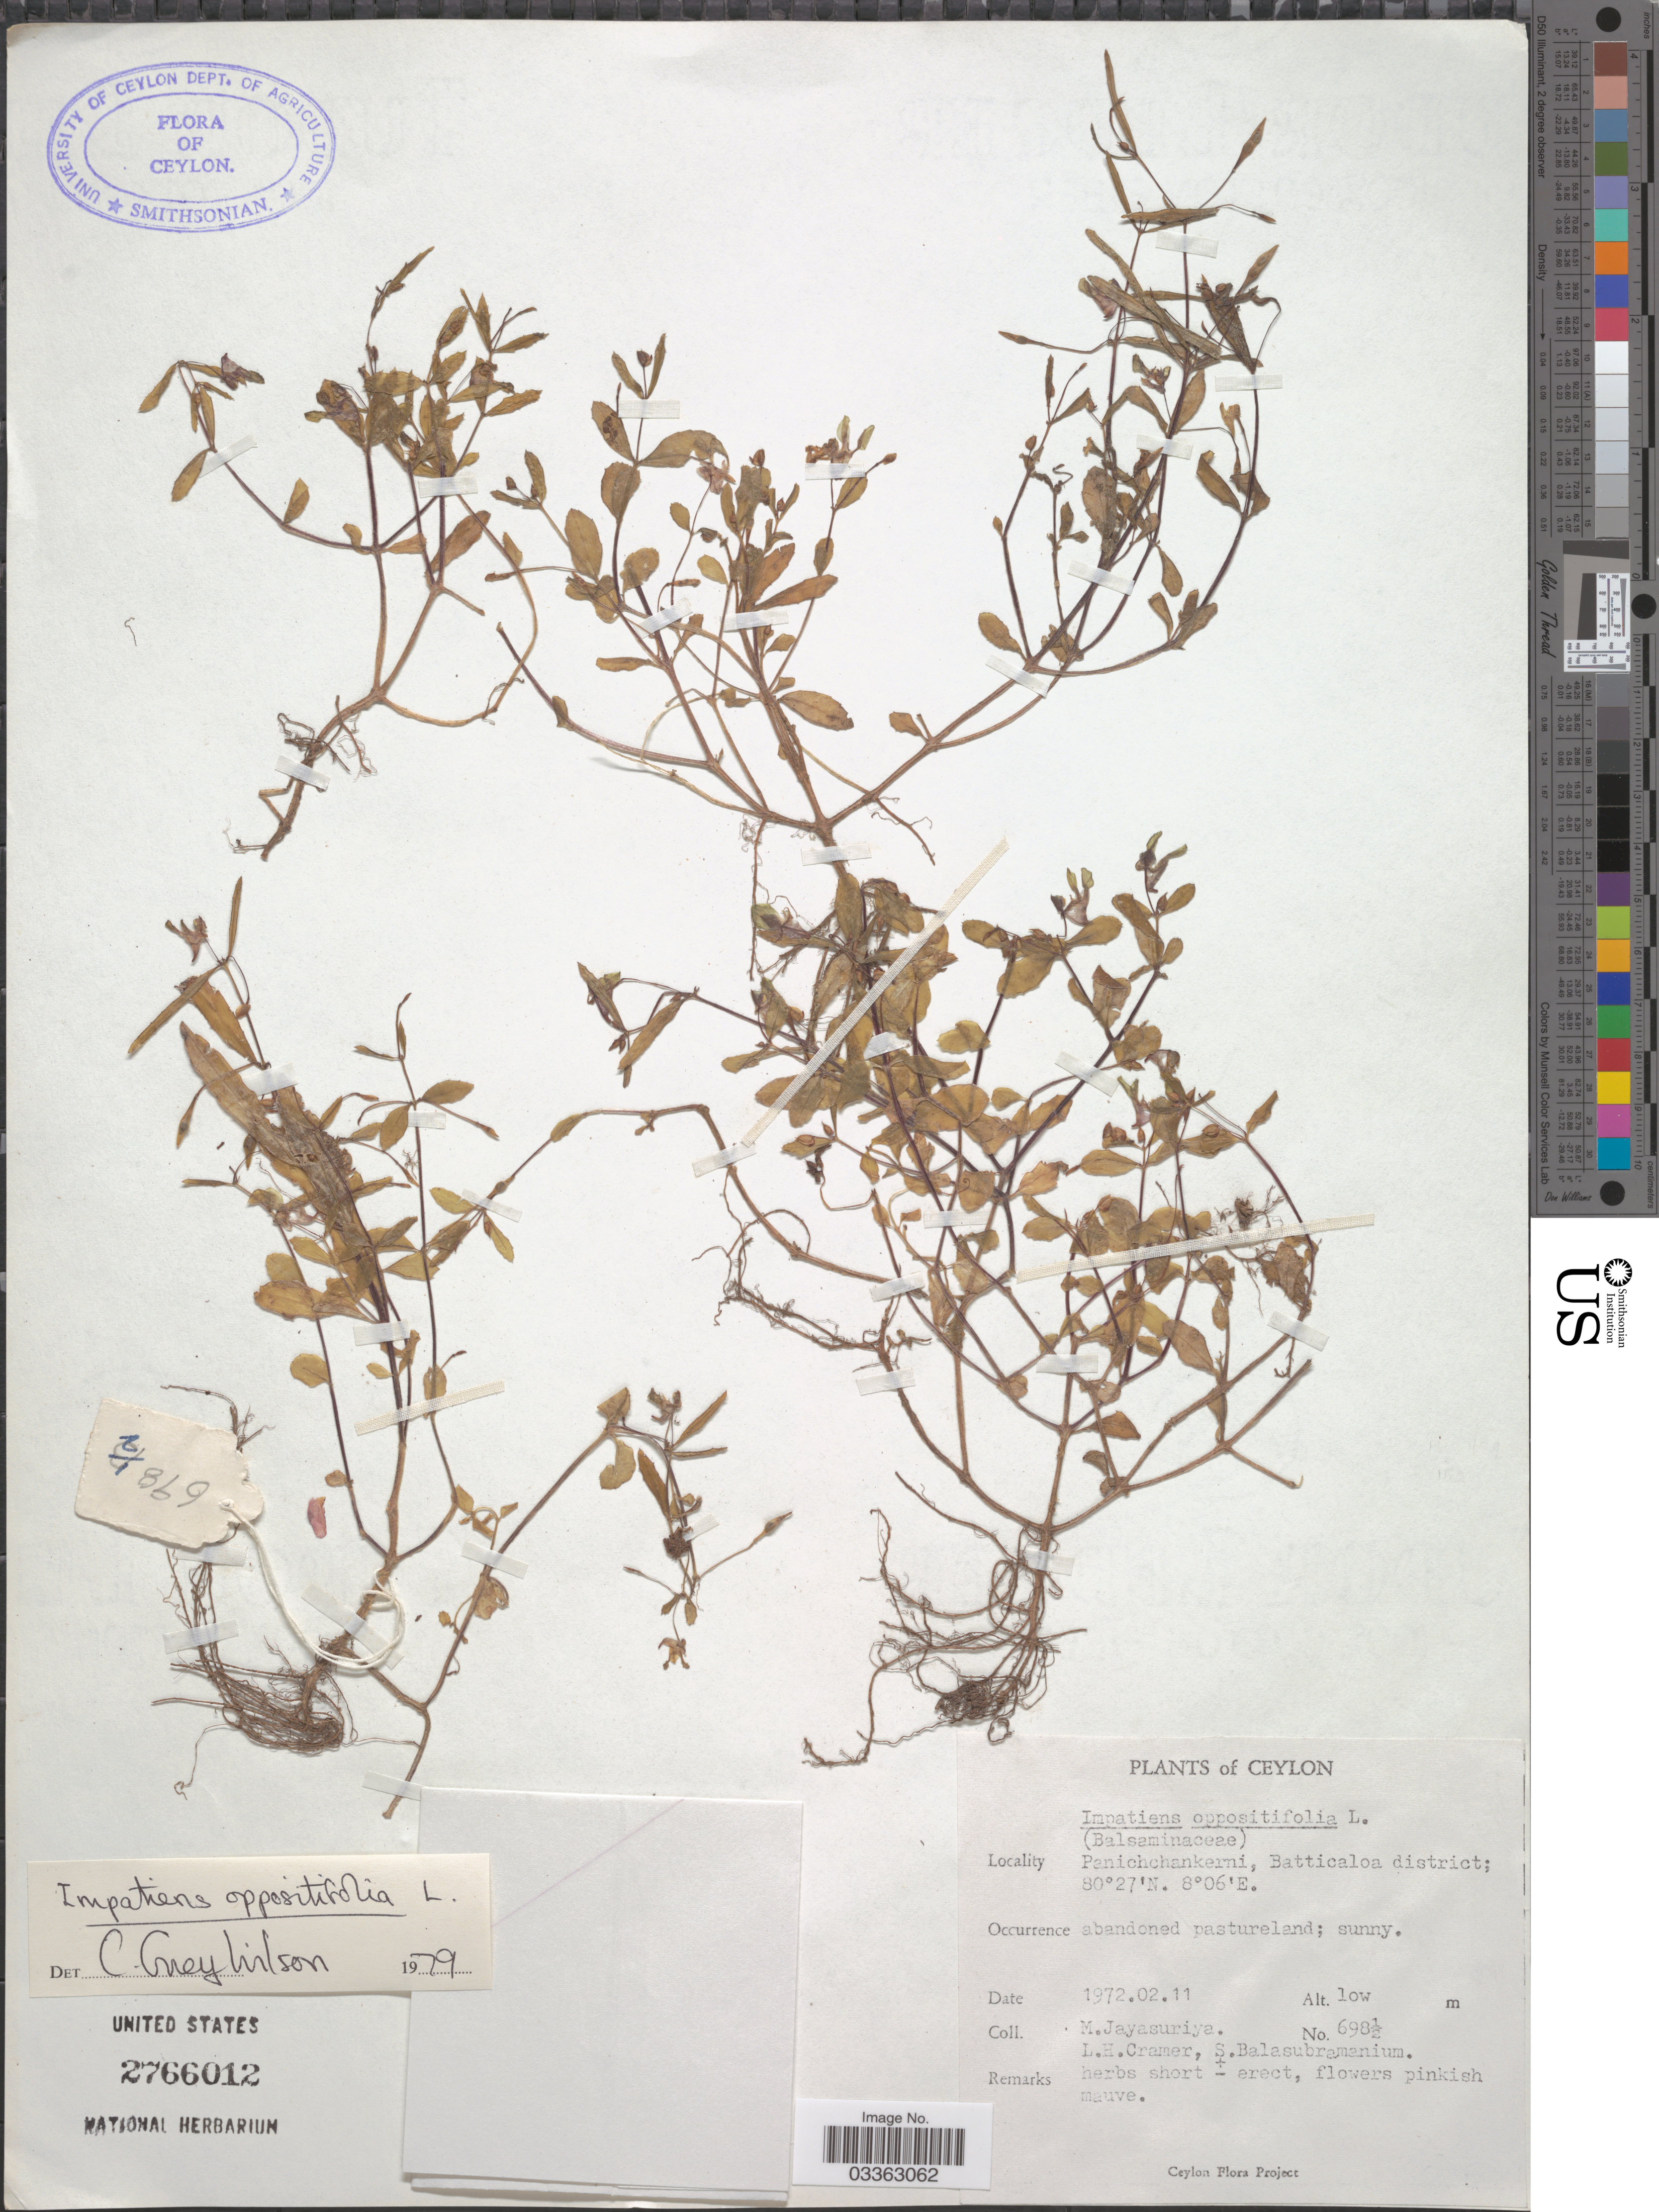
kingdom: Plantae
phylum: Tracheophyta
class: Magnoliopsida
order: Ericales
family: Balsaminaceae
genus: Impatiens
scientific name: Impatiens oppositifolia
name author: L.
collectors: M. Jayasuriya, L. H. Cramer & S. Balasubramaniam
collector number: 698½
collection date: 1972-02-11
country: Sri Lanka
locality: Ceylon, Panichchankerni, Batticaloa district.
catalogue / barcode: US 2766012